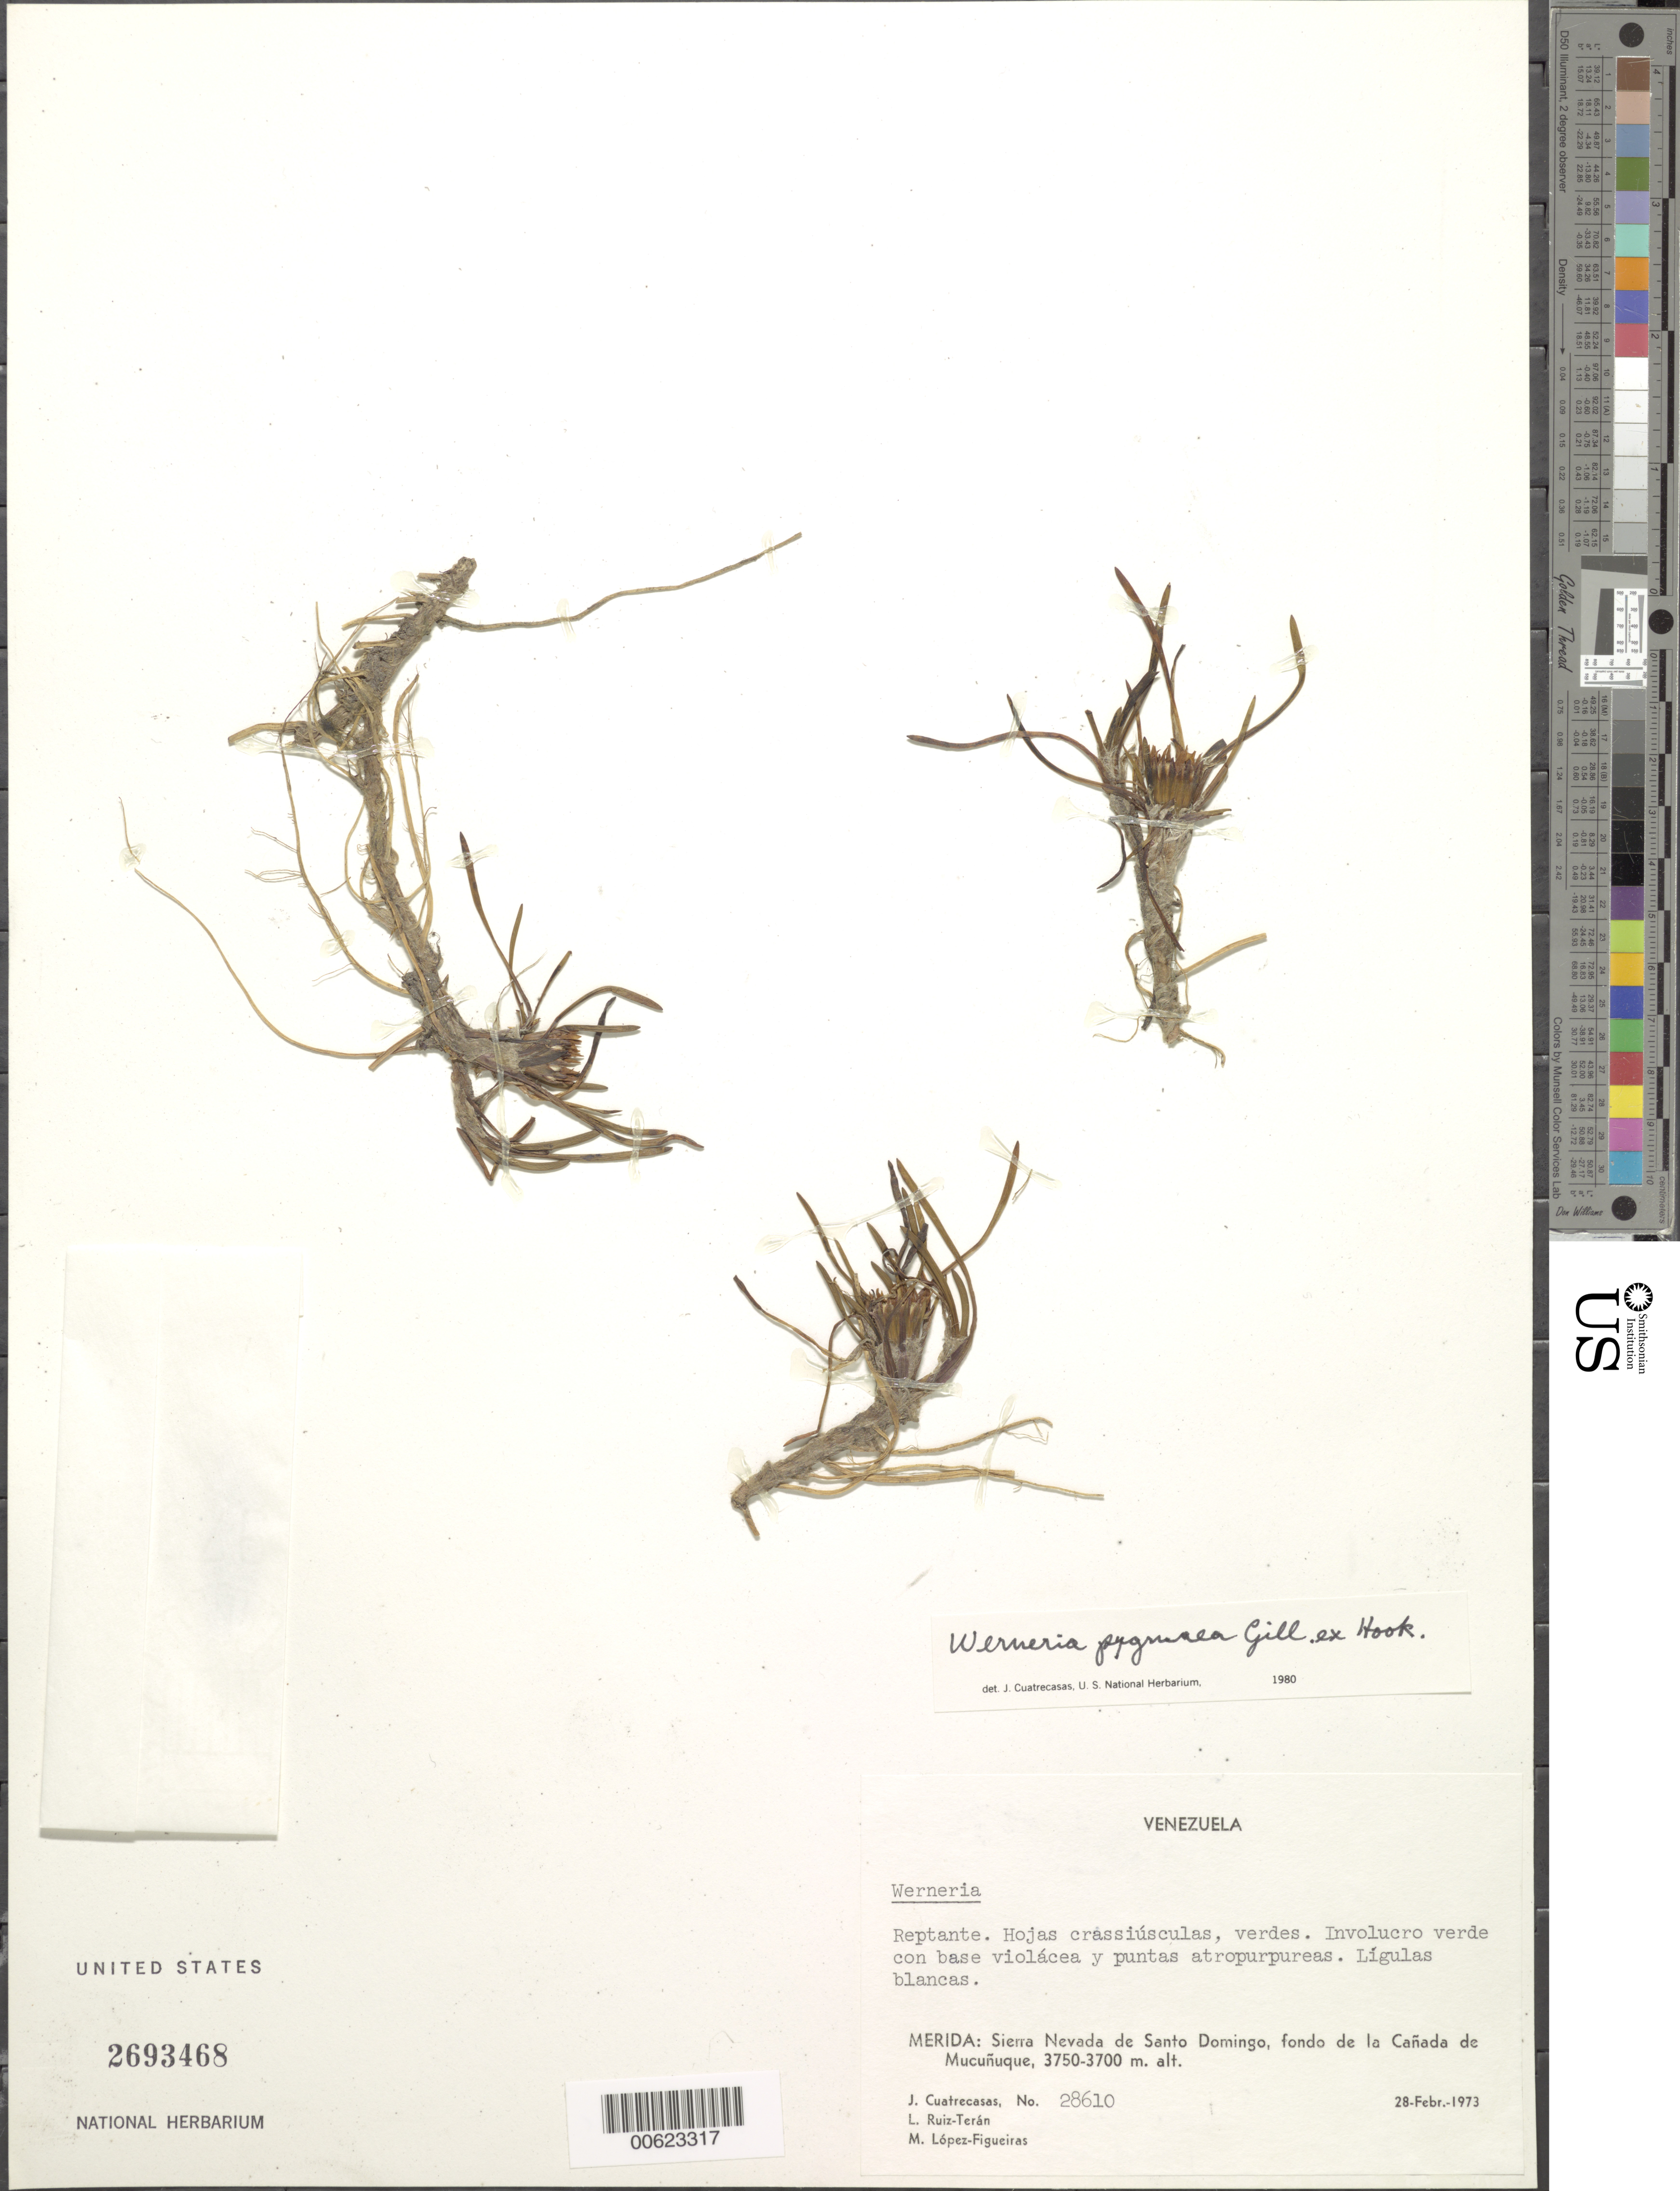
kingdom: Plantae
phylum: Tracheophyta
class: Magnoliopsida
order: Asterales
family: Asteraceae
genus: Werneria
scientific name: Werneria pygmaea complex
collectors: J. Cuatrecasas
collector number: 28610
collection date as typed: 28-Feb-73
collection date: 1973-02-28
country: Venezuela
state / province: Mérida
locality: Sierra Nevada de Santo Domingo, fondo de la Canada Mucunuque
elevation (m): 3725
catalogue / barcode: US 2693468